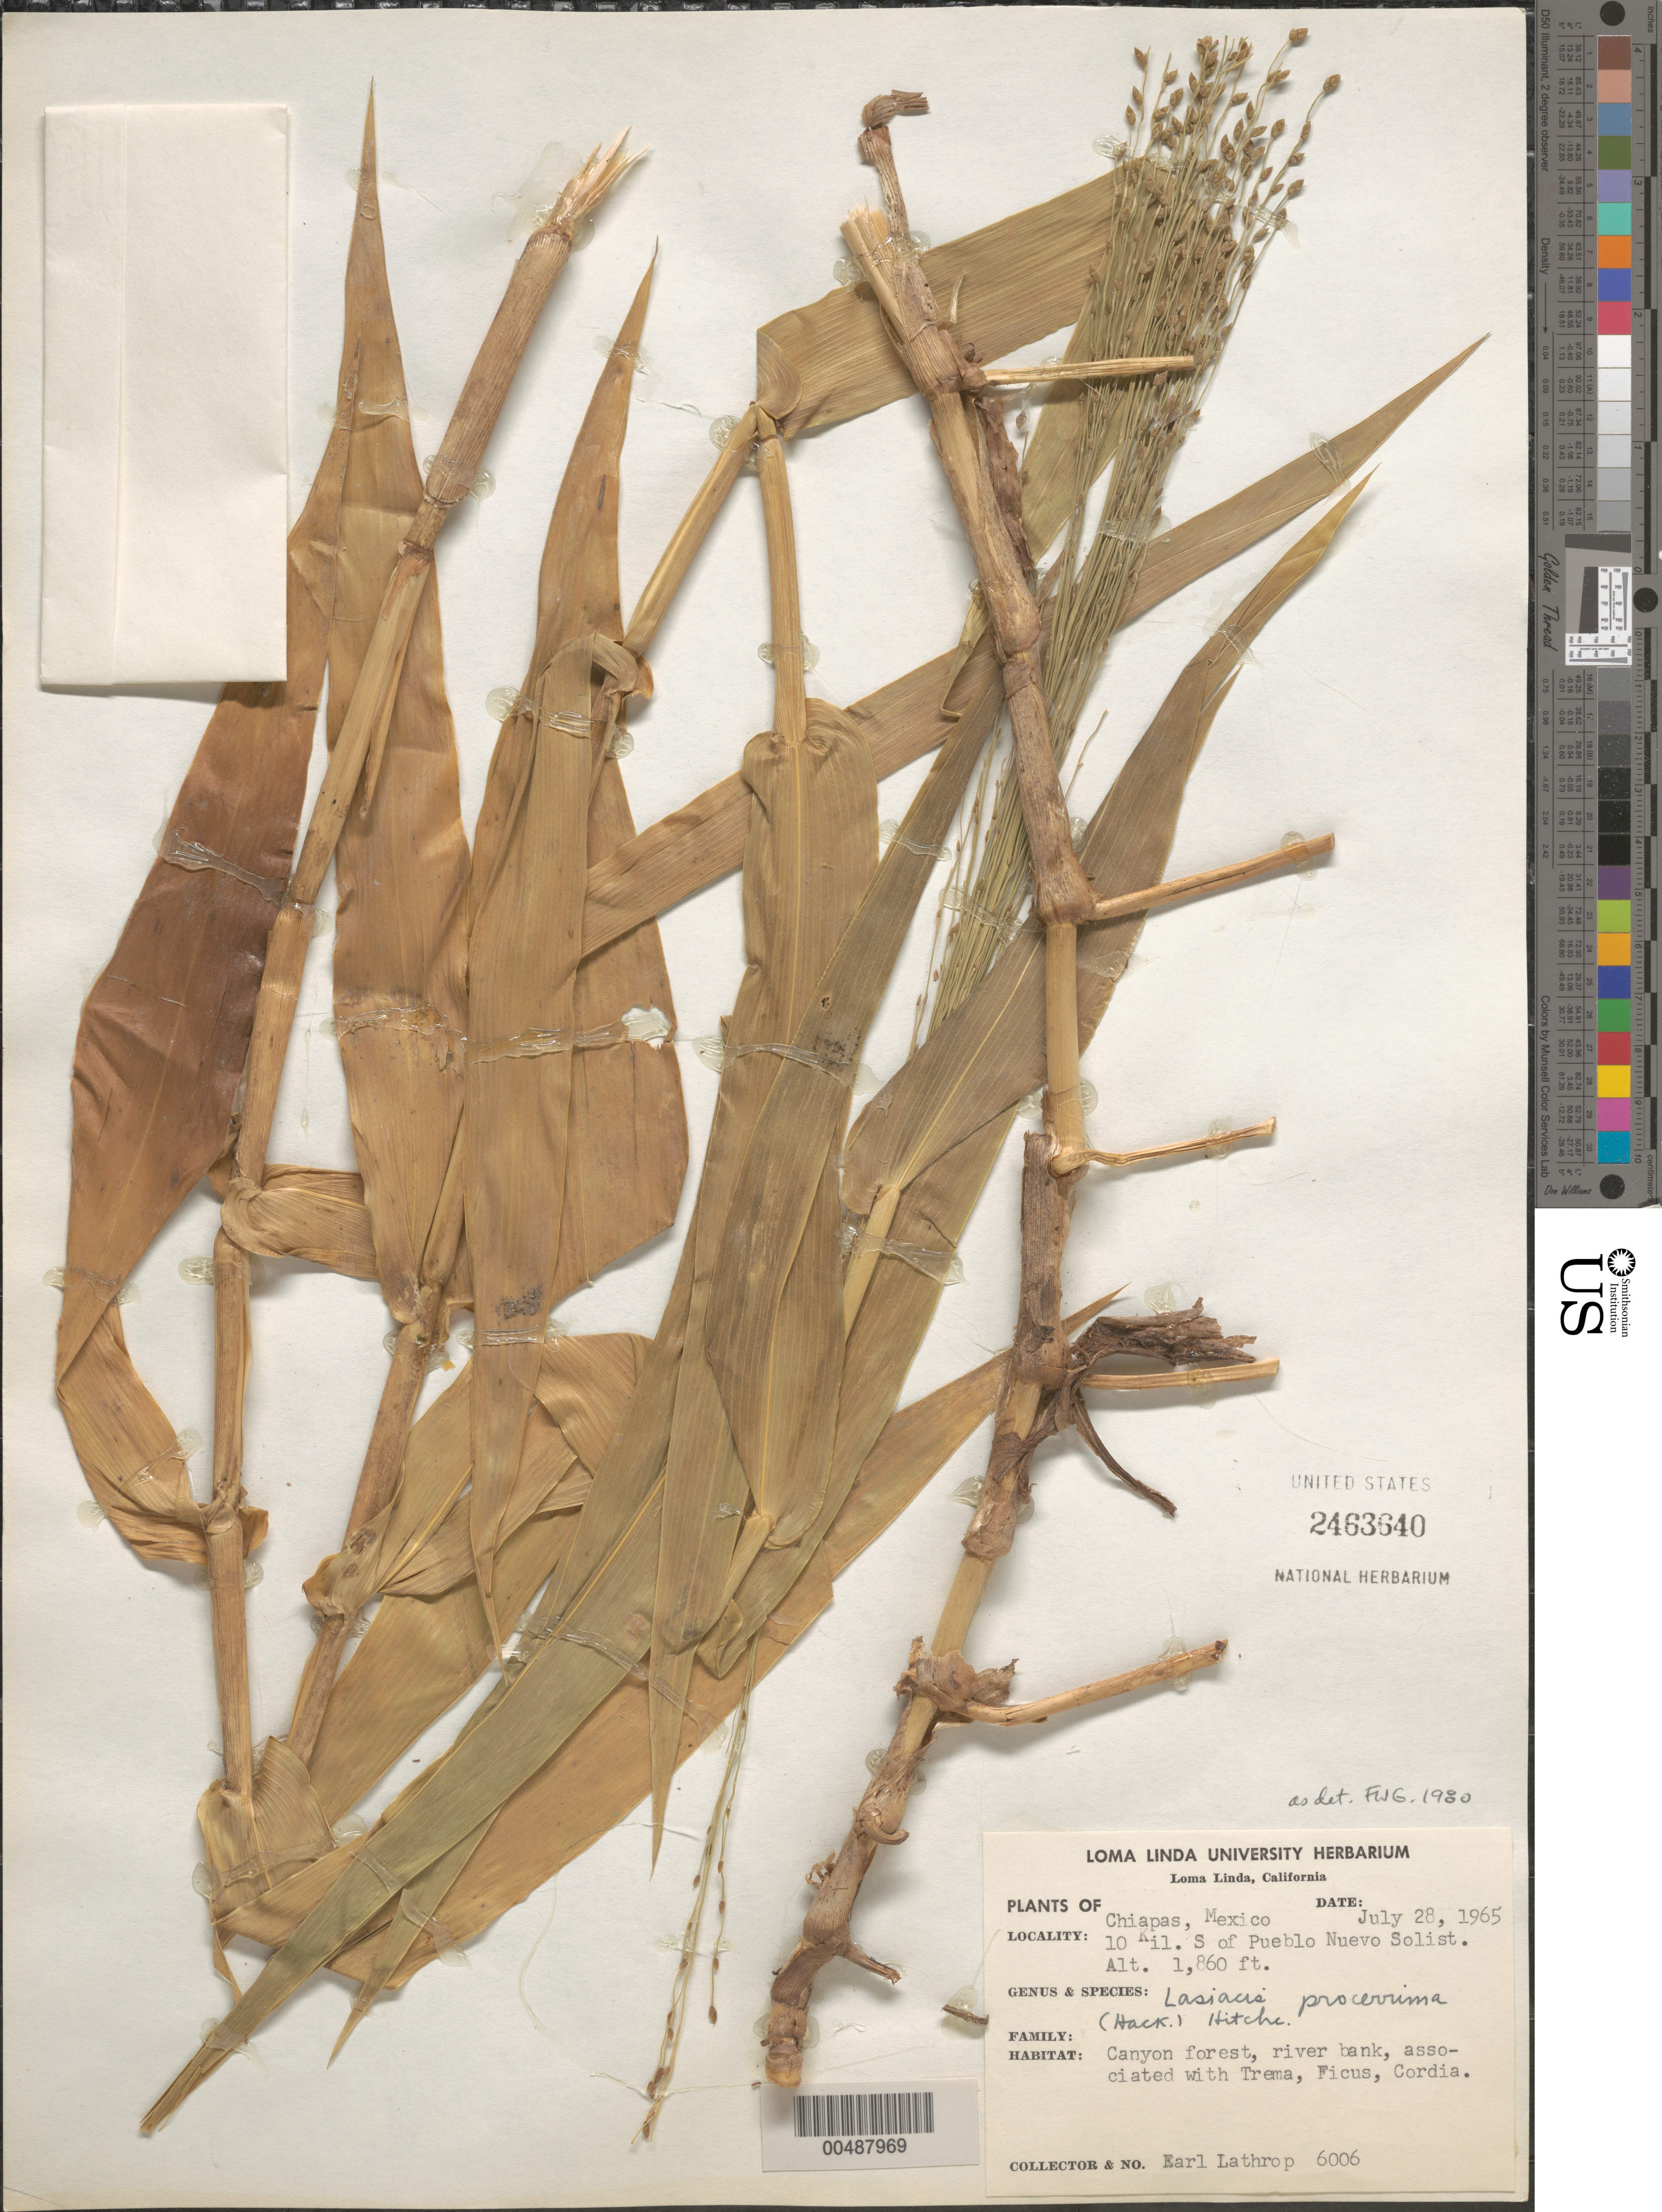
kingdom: Plantae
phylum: Tracheophyta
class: Liliopsida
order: Poales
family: Poaceae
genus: Lasiacis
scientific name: Lasiacis procerrima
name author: (Hack.) Hitchc.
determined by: Gould, F. W.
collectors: E. W. Lathrop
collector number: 6006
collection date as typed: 28 Jul 1965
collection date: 1965-07-28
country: Mexico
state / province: Chiapas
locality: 10 km S of Pueblo Nuevo Solistahuacán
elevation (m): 567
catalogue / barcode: US 2463640